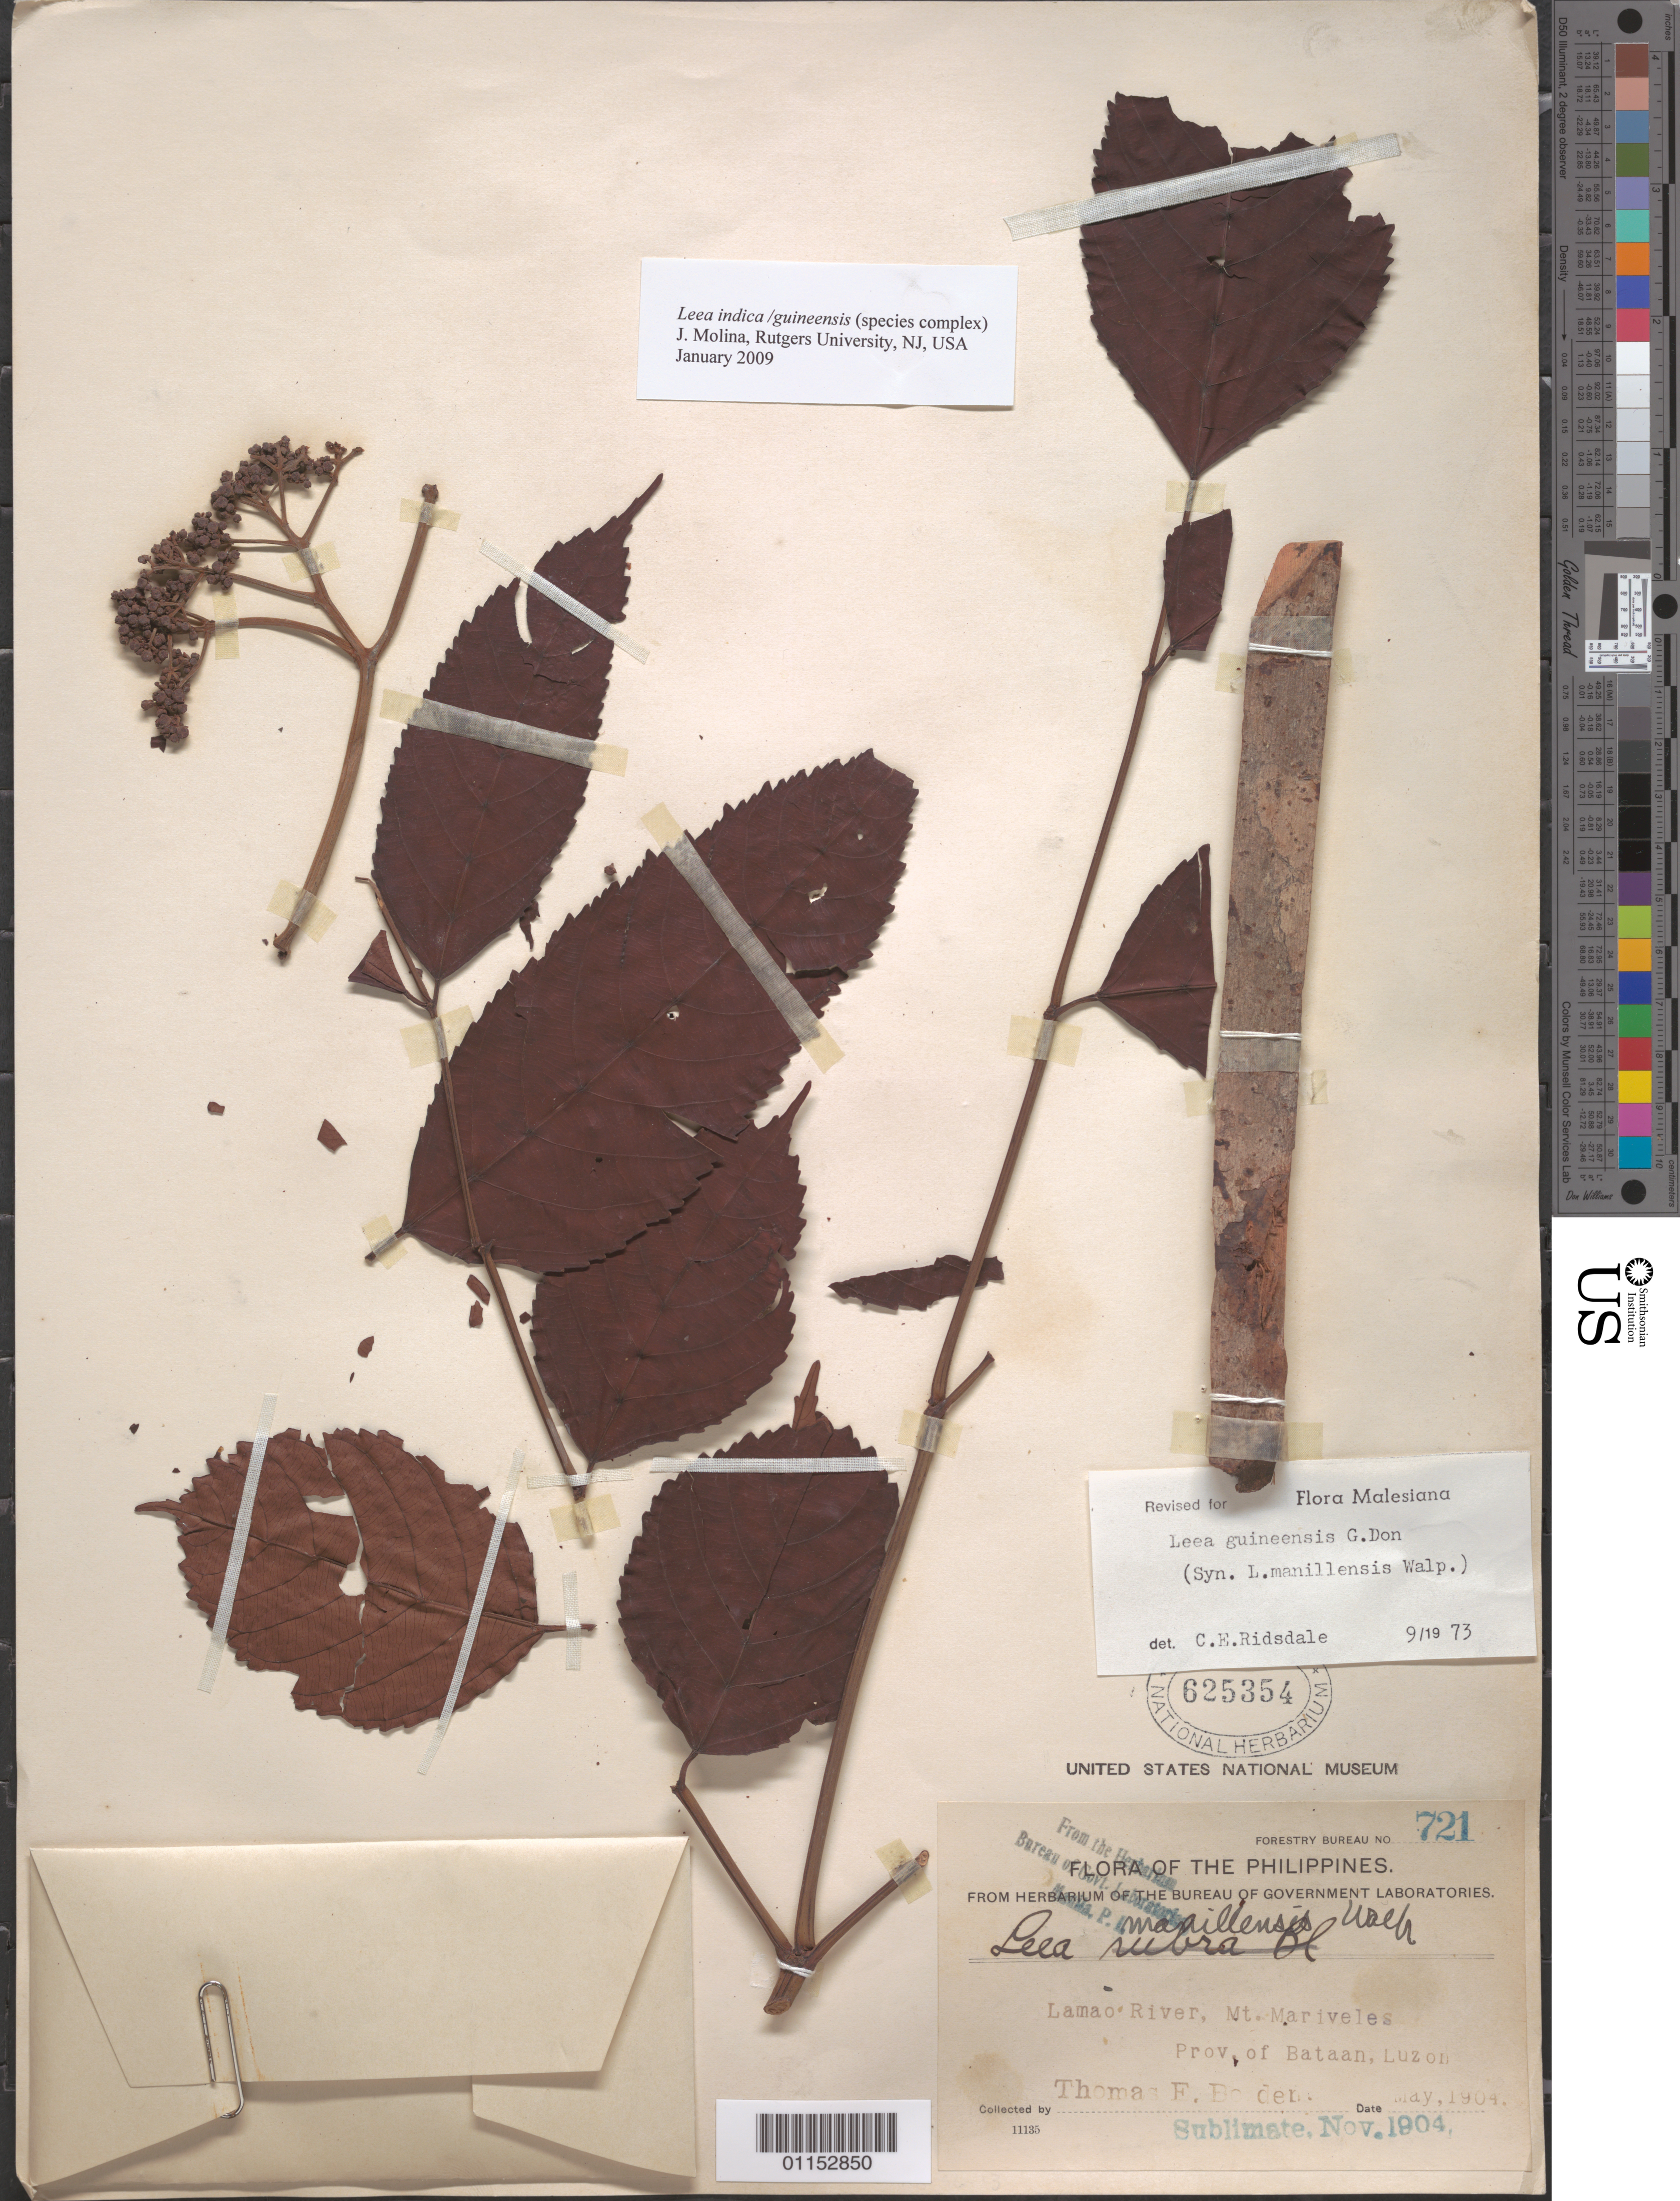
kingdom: Plantae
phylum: Tracheophyta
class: Magnoliopsida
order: Vitales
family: Vitaceae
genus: Leea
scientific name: Leea indica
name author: (Burm. f.) Merr.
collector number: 721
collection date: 1904-11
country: Philippines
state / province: Central Luzon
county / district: Bataan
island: Luzon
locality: Lamao River, Mt Mariveles. Luzon.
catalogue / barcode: US 625354